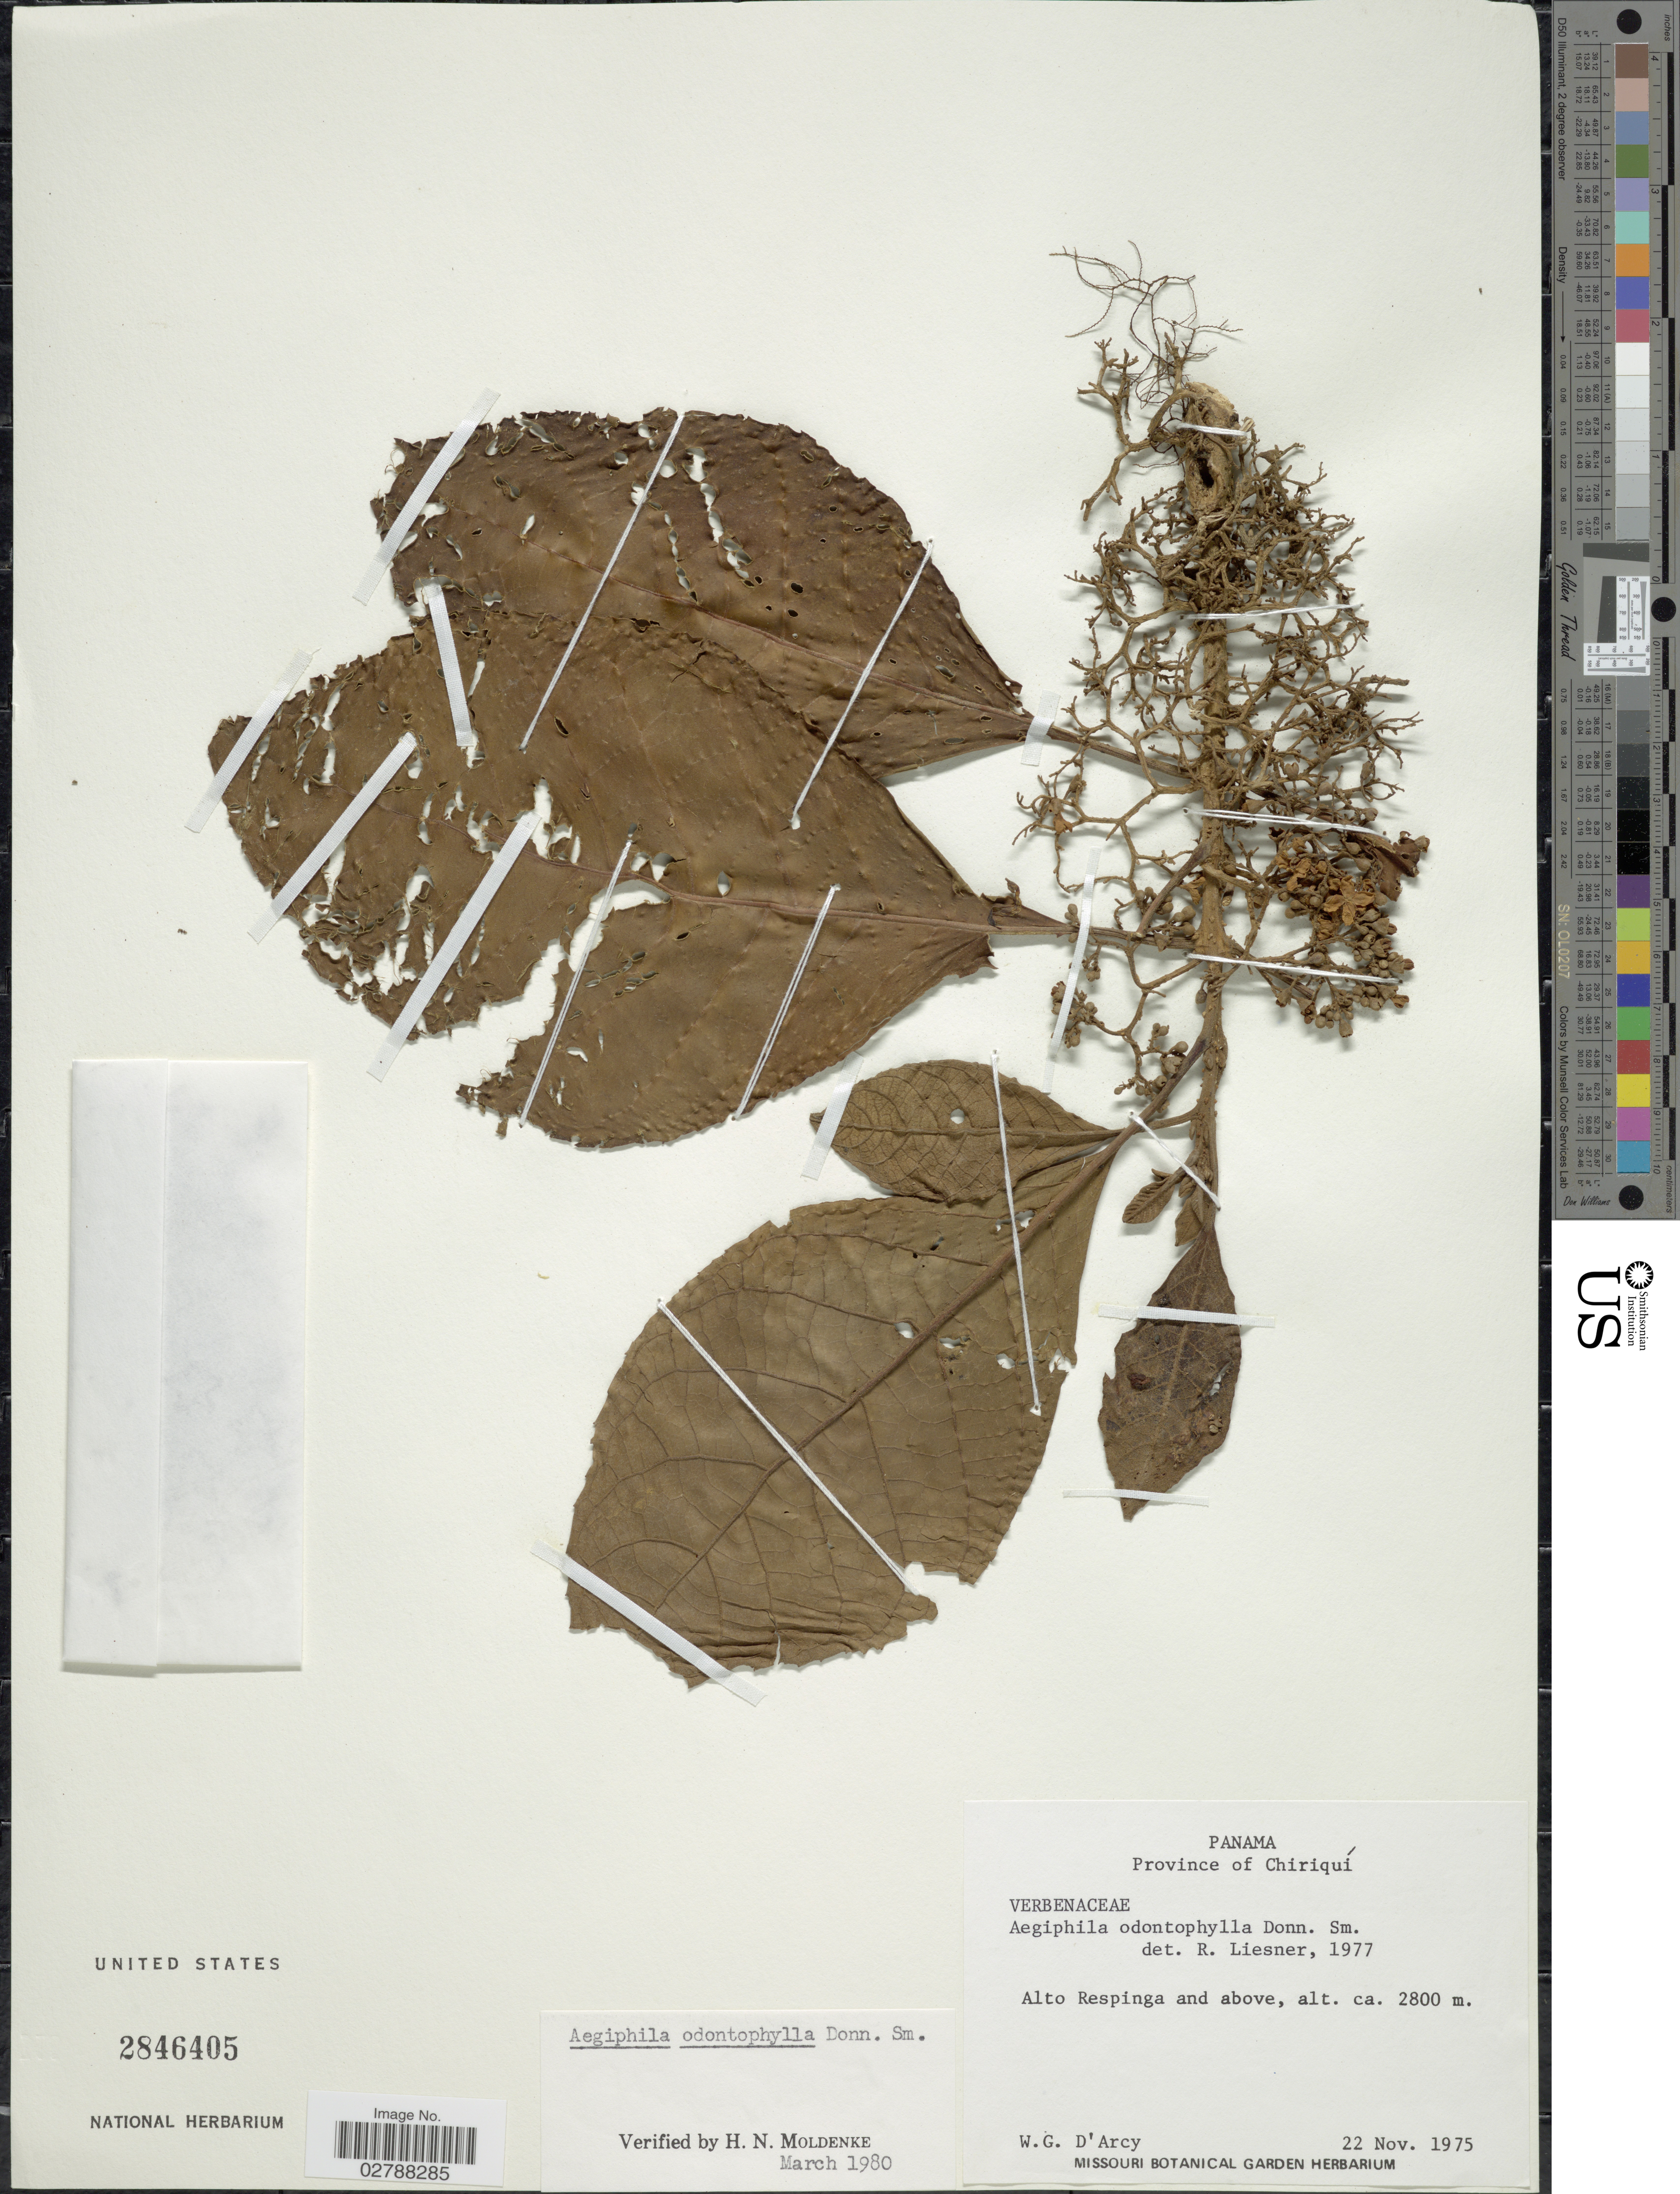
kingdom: Plantae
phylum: Tracheophyta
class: Magnoliopsida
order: Lamiales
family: Lamiaceae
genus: Aegiphila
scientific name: Aegiphila odontophylla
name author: Donn. Sm.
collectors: W. G. D'Arcy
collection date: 1975-11-22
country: Panama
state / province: Chiriqui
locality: Province of Chiriquí. Alto Respinga and above.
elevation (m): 2800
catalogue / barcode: US 2846405